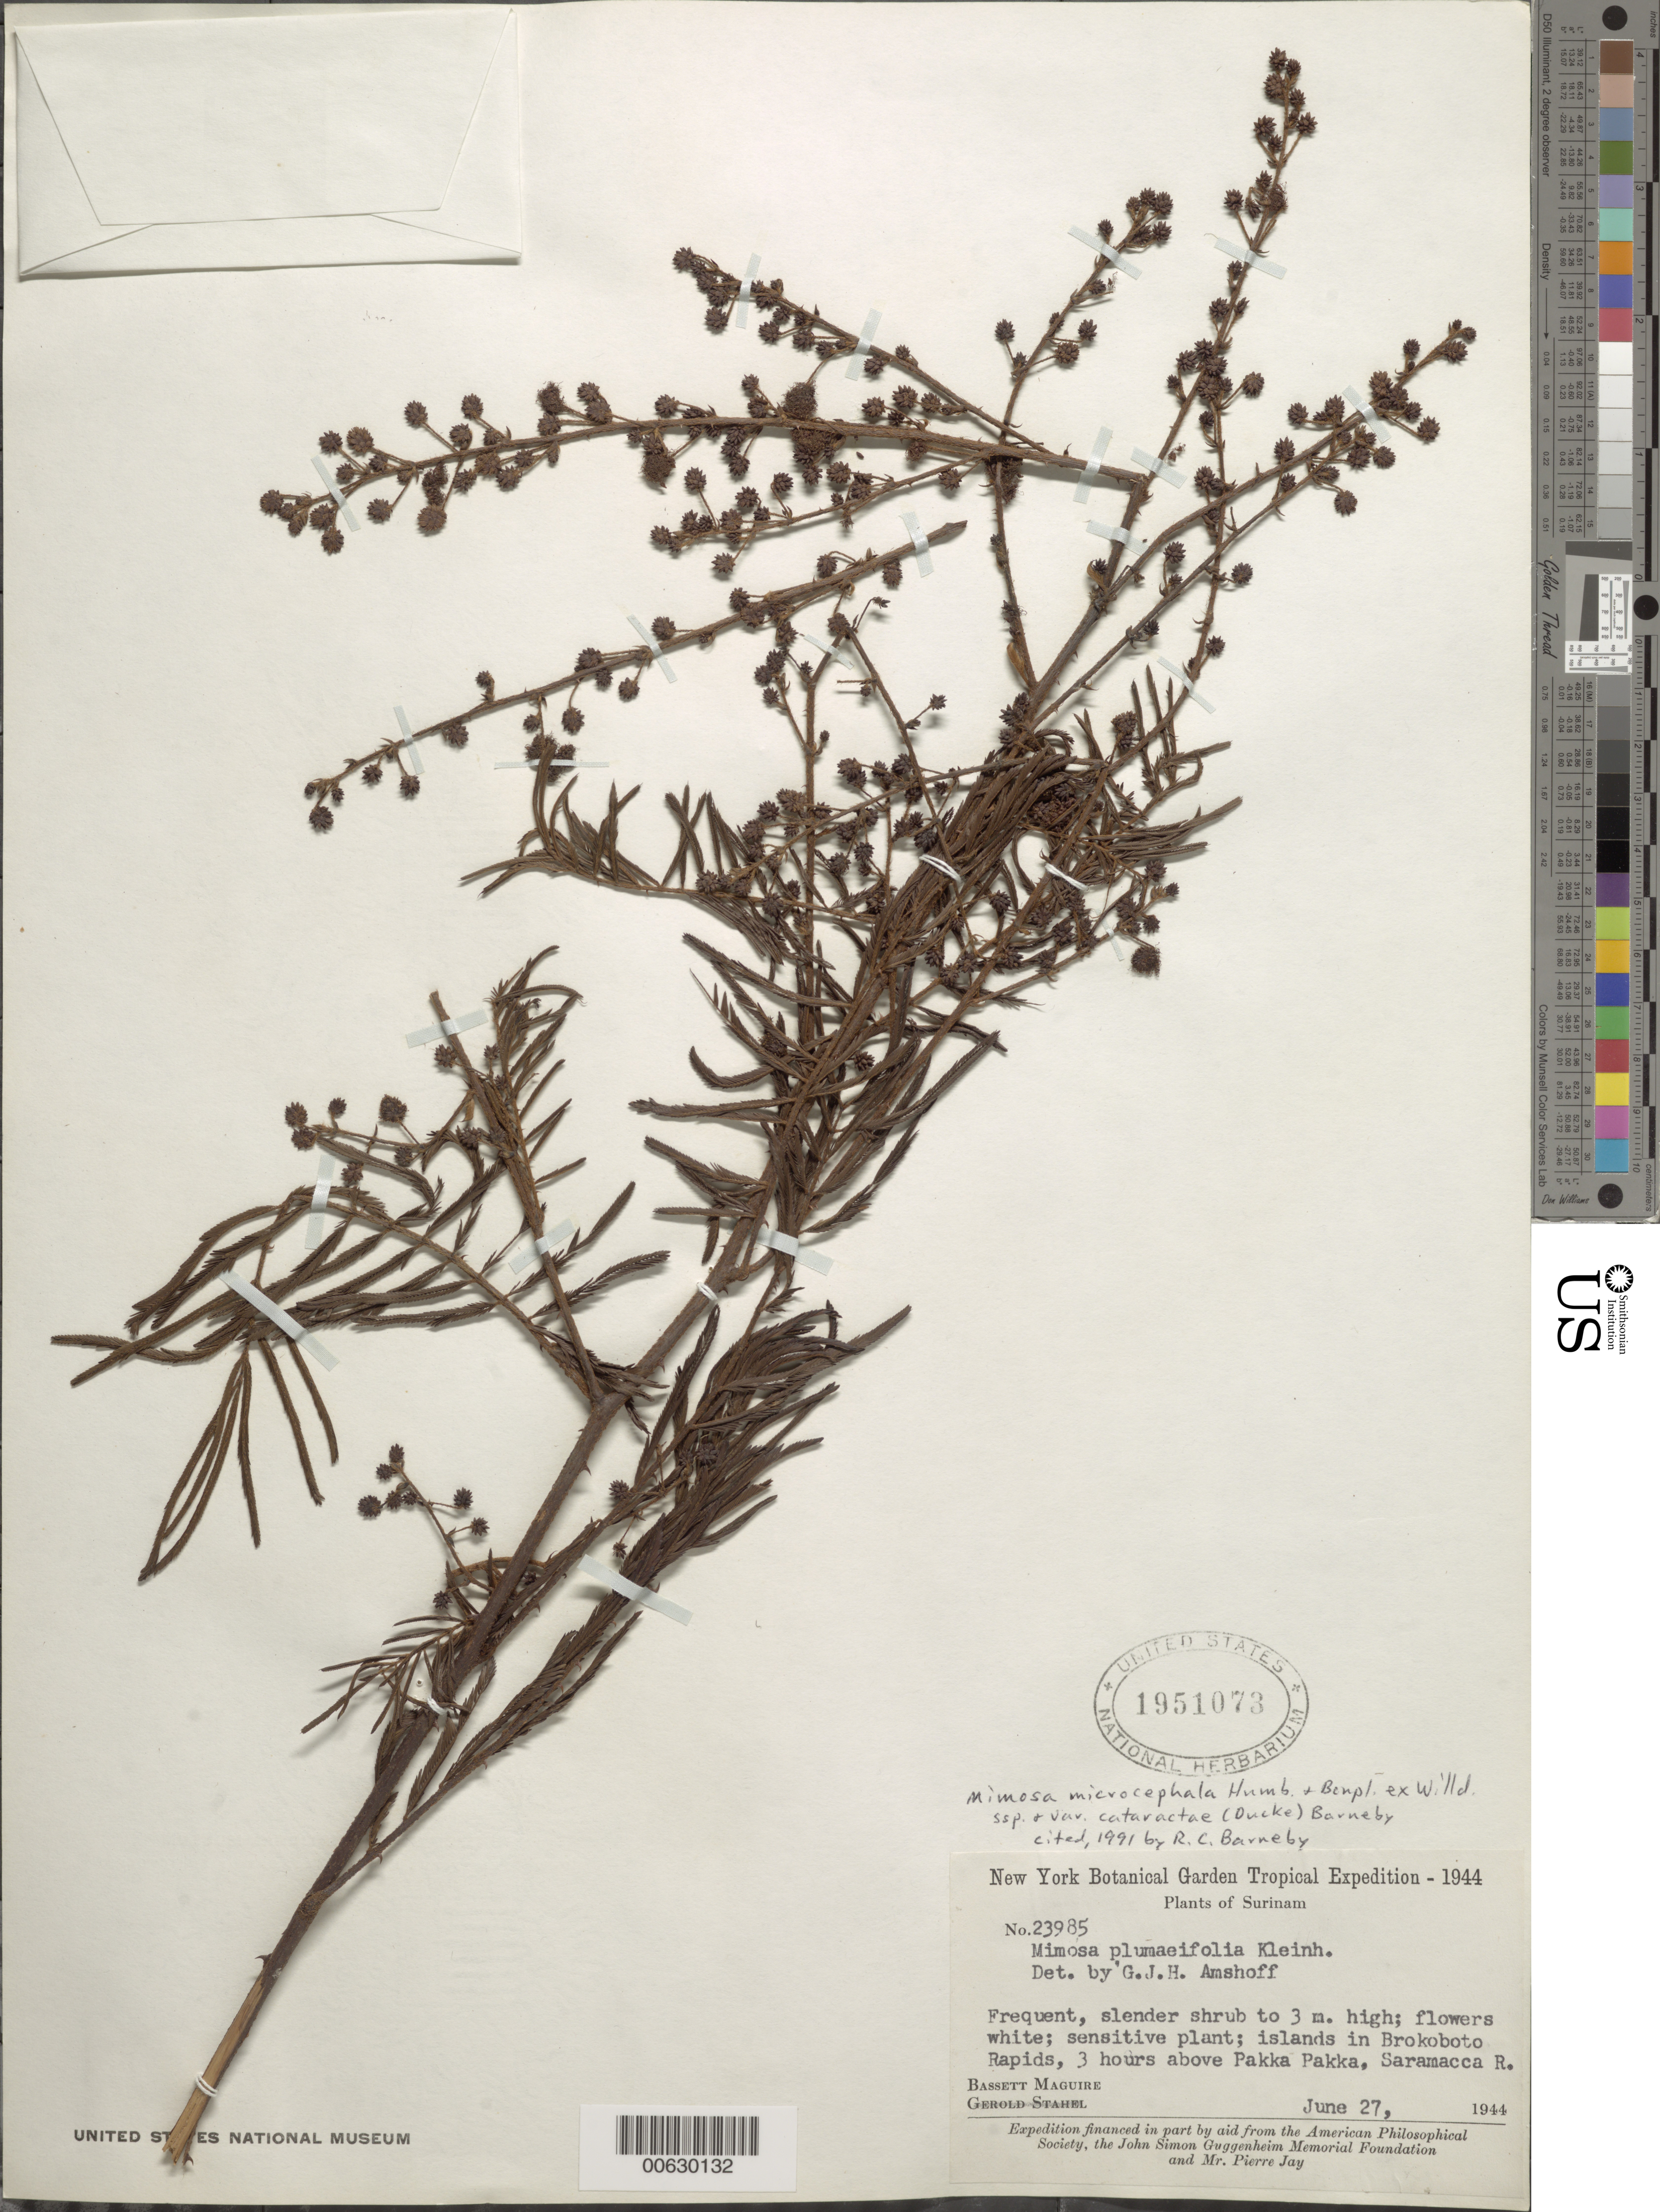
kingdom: Plantae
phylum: Tracheophyta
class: Magnoliopsida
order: Fabales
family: Fabaceae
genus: Mimosa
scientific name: Mimosa microcephala var. cataractae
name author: (Ducke) Barneby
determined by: Barneby, Rupert C., (NY)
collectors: B. Maguire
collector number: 23985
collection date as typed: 27-Jun-44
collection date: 1944-06-27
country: Suriname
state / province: Brokopondo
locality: Brokoboto Rapids, 3 hrs above Pakka Pakka village, Saramacca River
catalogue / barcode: US 1951073